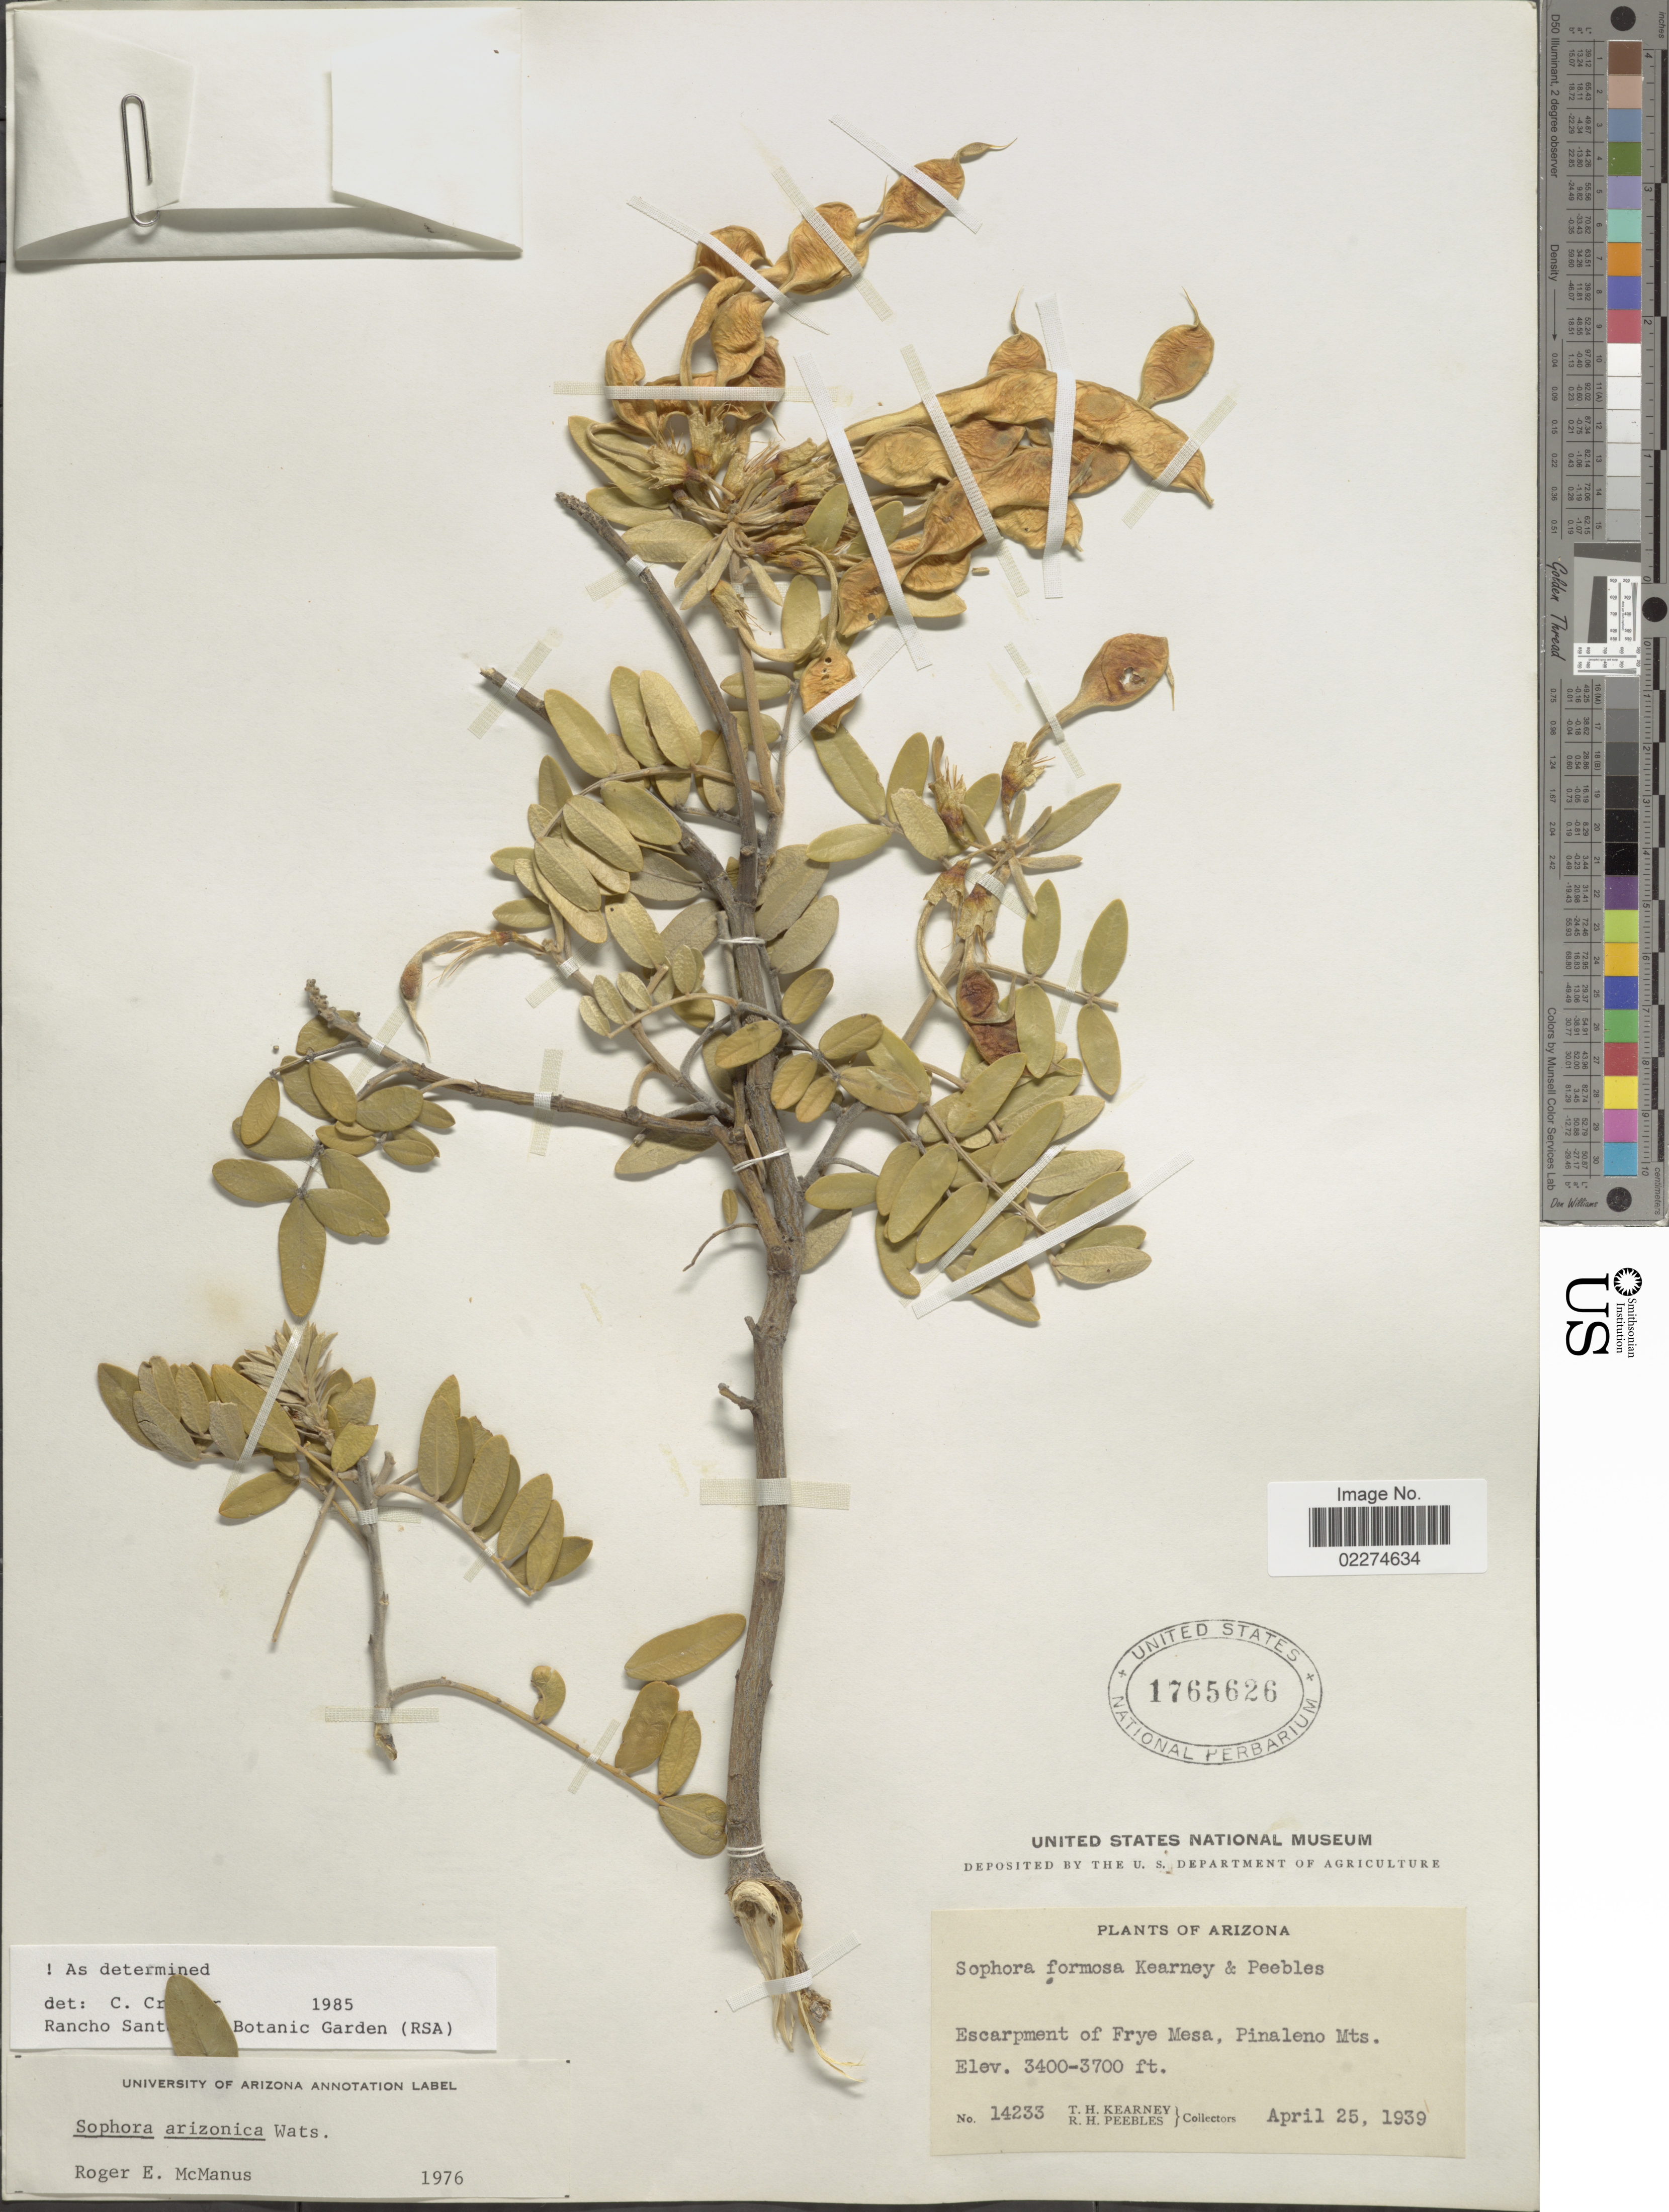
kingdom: Plantae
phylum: Tracheophyta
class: Magnoliopsida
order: Fabales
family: Fabaceae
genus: Dermatophyllum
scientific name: Dermatophyllum arizonicum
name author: (S. Watson) Vincent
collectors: T. H. Kearney & R. H. Peebles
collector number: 14233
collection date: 1939-04-25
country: United States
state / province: Arizona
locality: Escarpment of Frye Mesa, Pinaleno Mts.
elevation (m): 1036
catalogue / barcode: US 1765626